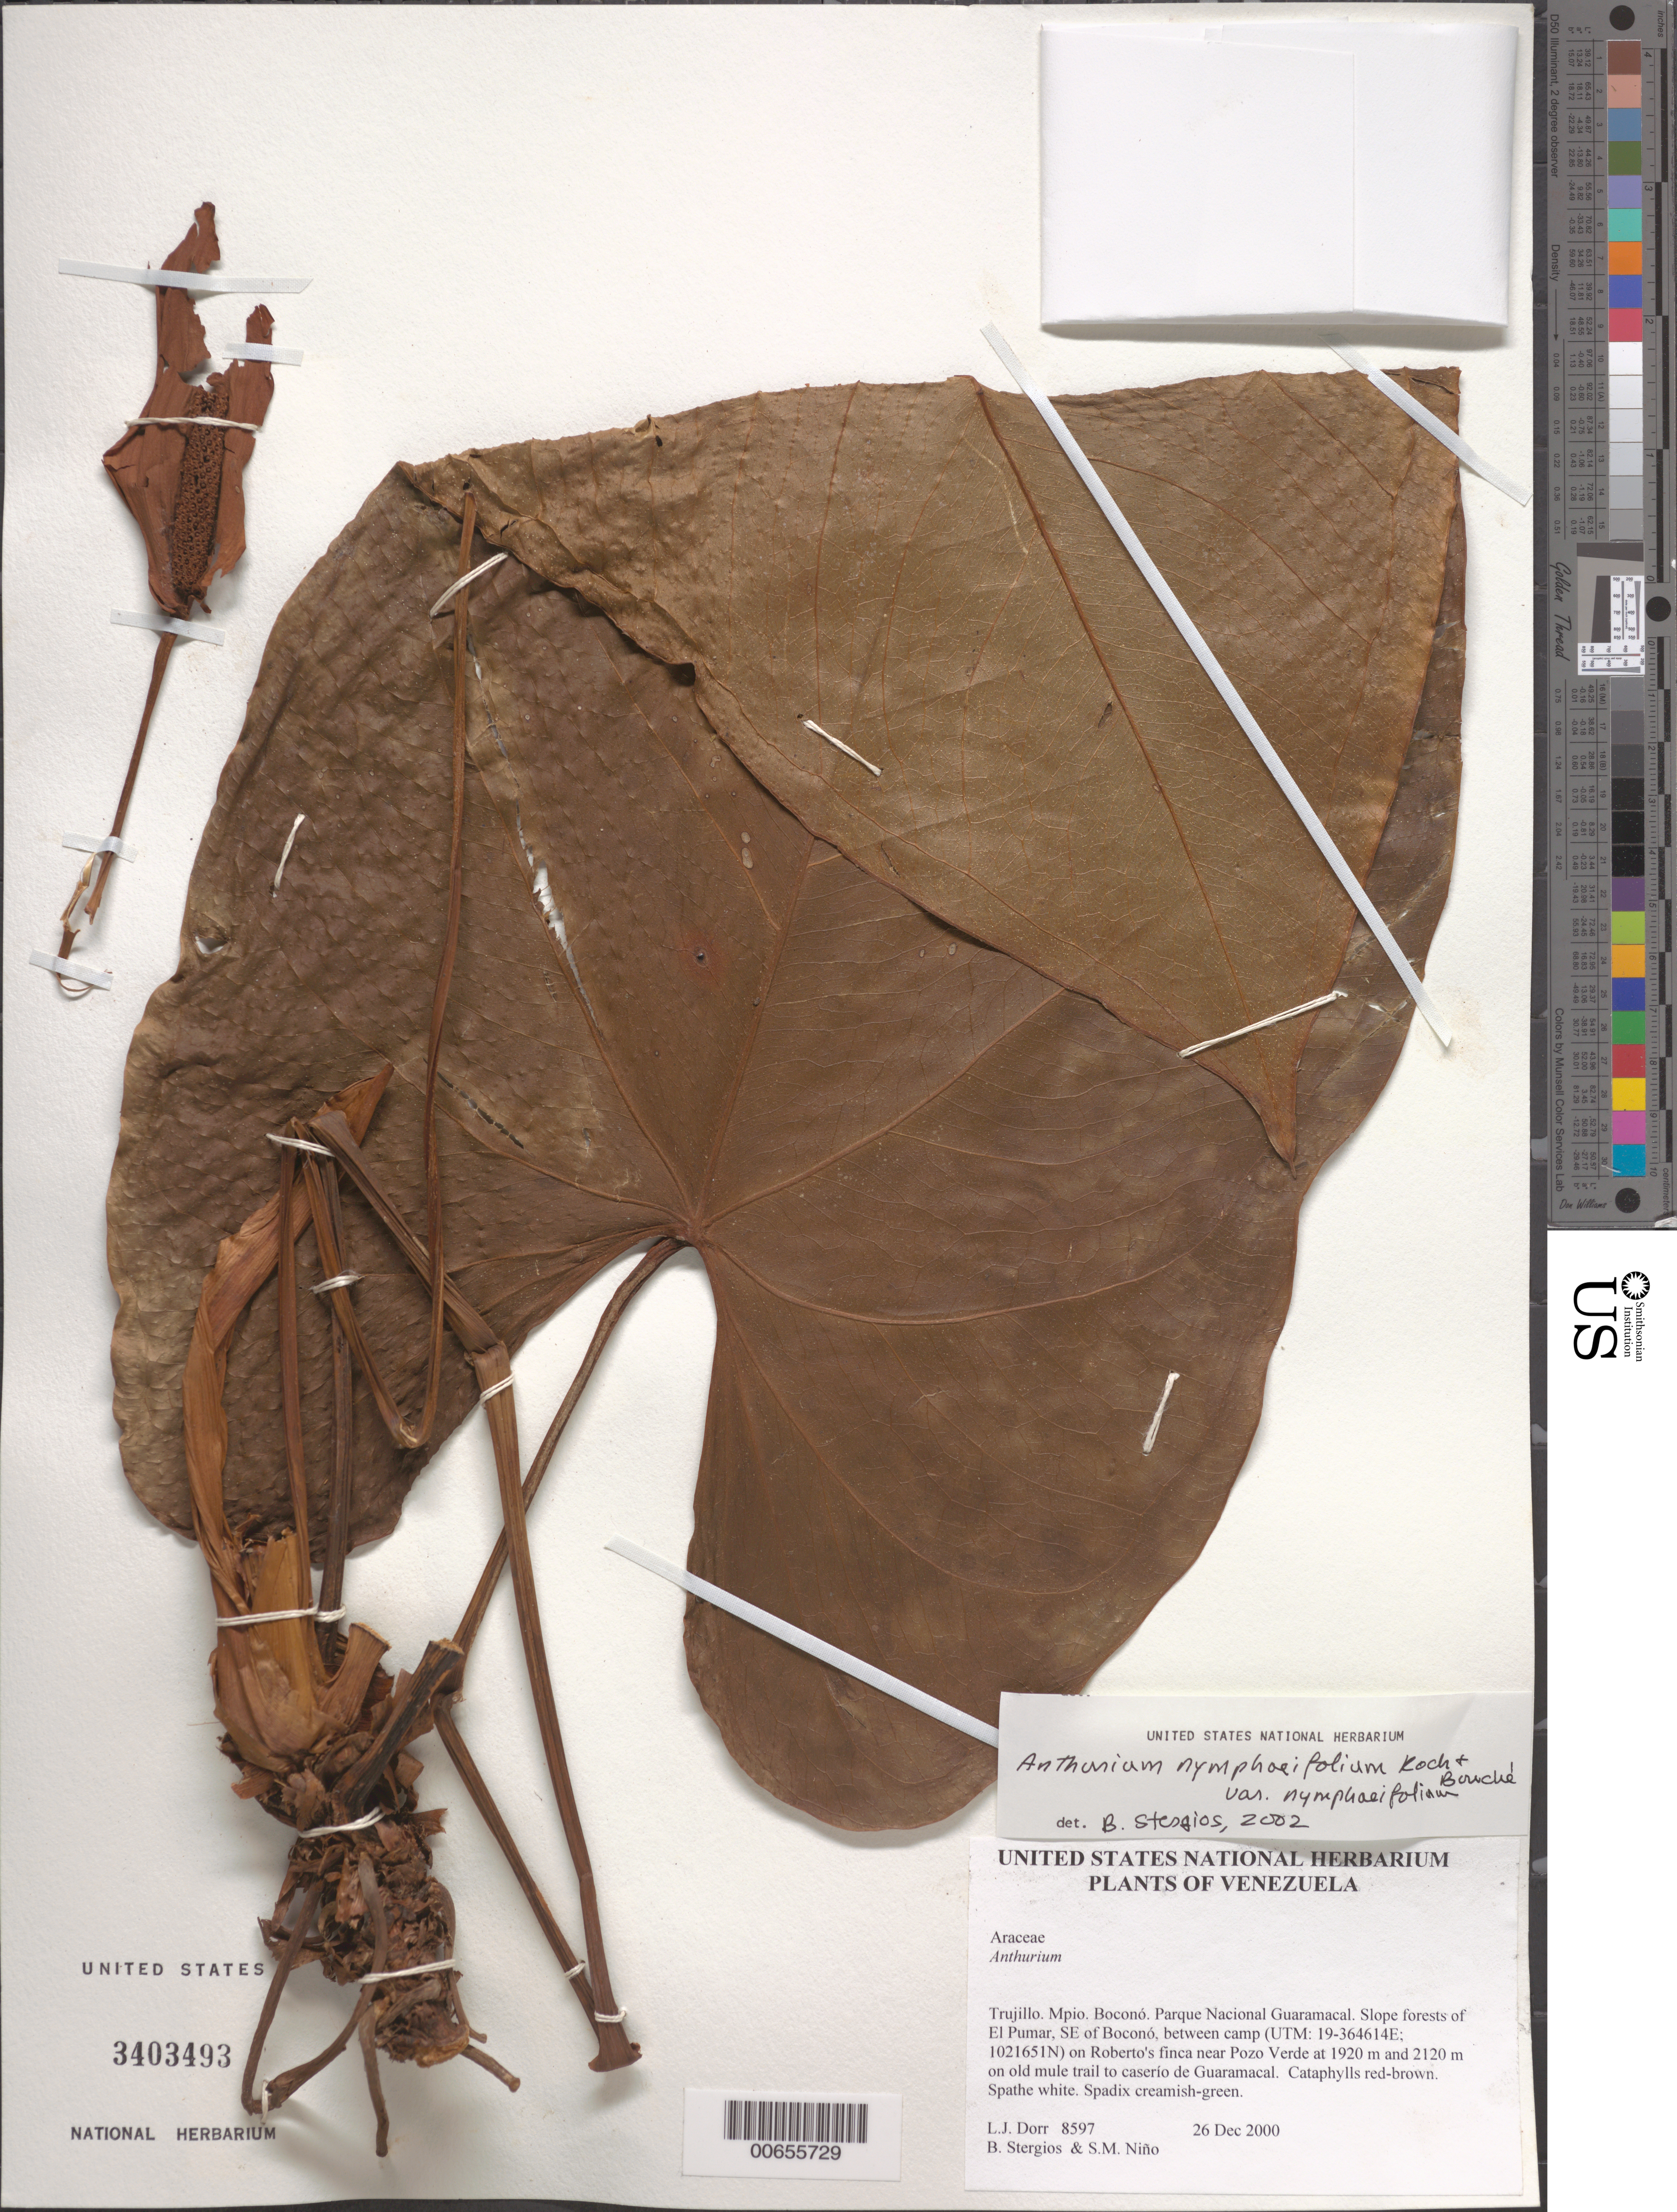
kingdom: Plantae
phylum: Tracheophyta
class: Liliopsida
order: Alismatales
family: Araceae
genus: Anthurium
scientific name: Anthurium nymphaeifolium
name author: K. Koch & C.D. Bouché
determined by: Stergios, B. G.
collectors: L. J. Dorr, B. G. Stergios & S. M. Niño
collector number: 8597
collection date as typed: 26 Dec 2000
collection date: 2000-12-26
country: Venezuela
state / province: Trujillo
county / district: Boconó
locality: Parque Nacional Guaramacal. El Pumar, SE of Boconó, between camp on Roberto's finca near Pozo Verde at 1920 m and 2120 m on old mule trail to caserío de Guaramacal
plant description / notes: PORT, US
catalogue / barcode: US 3403493